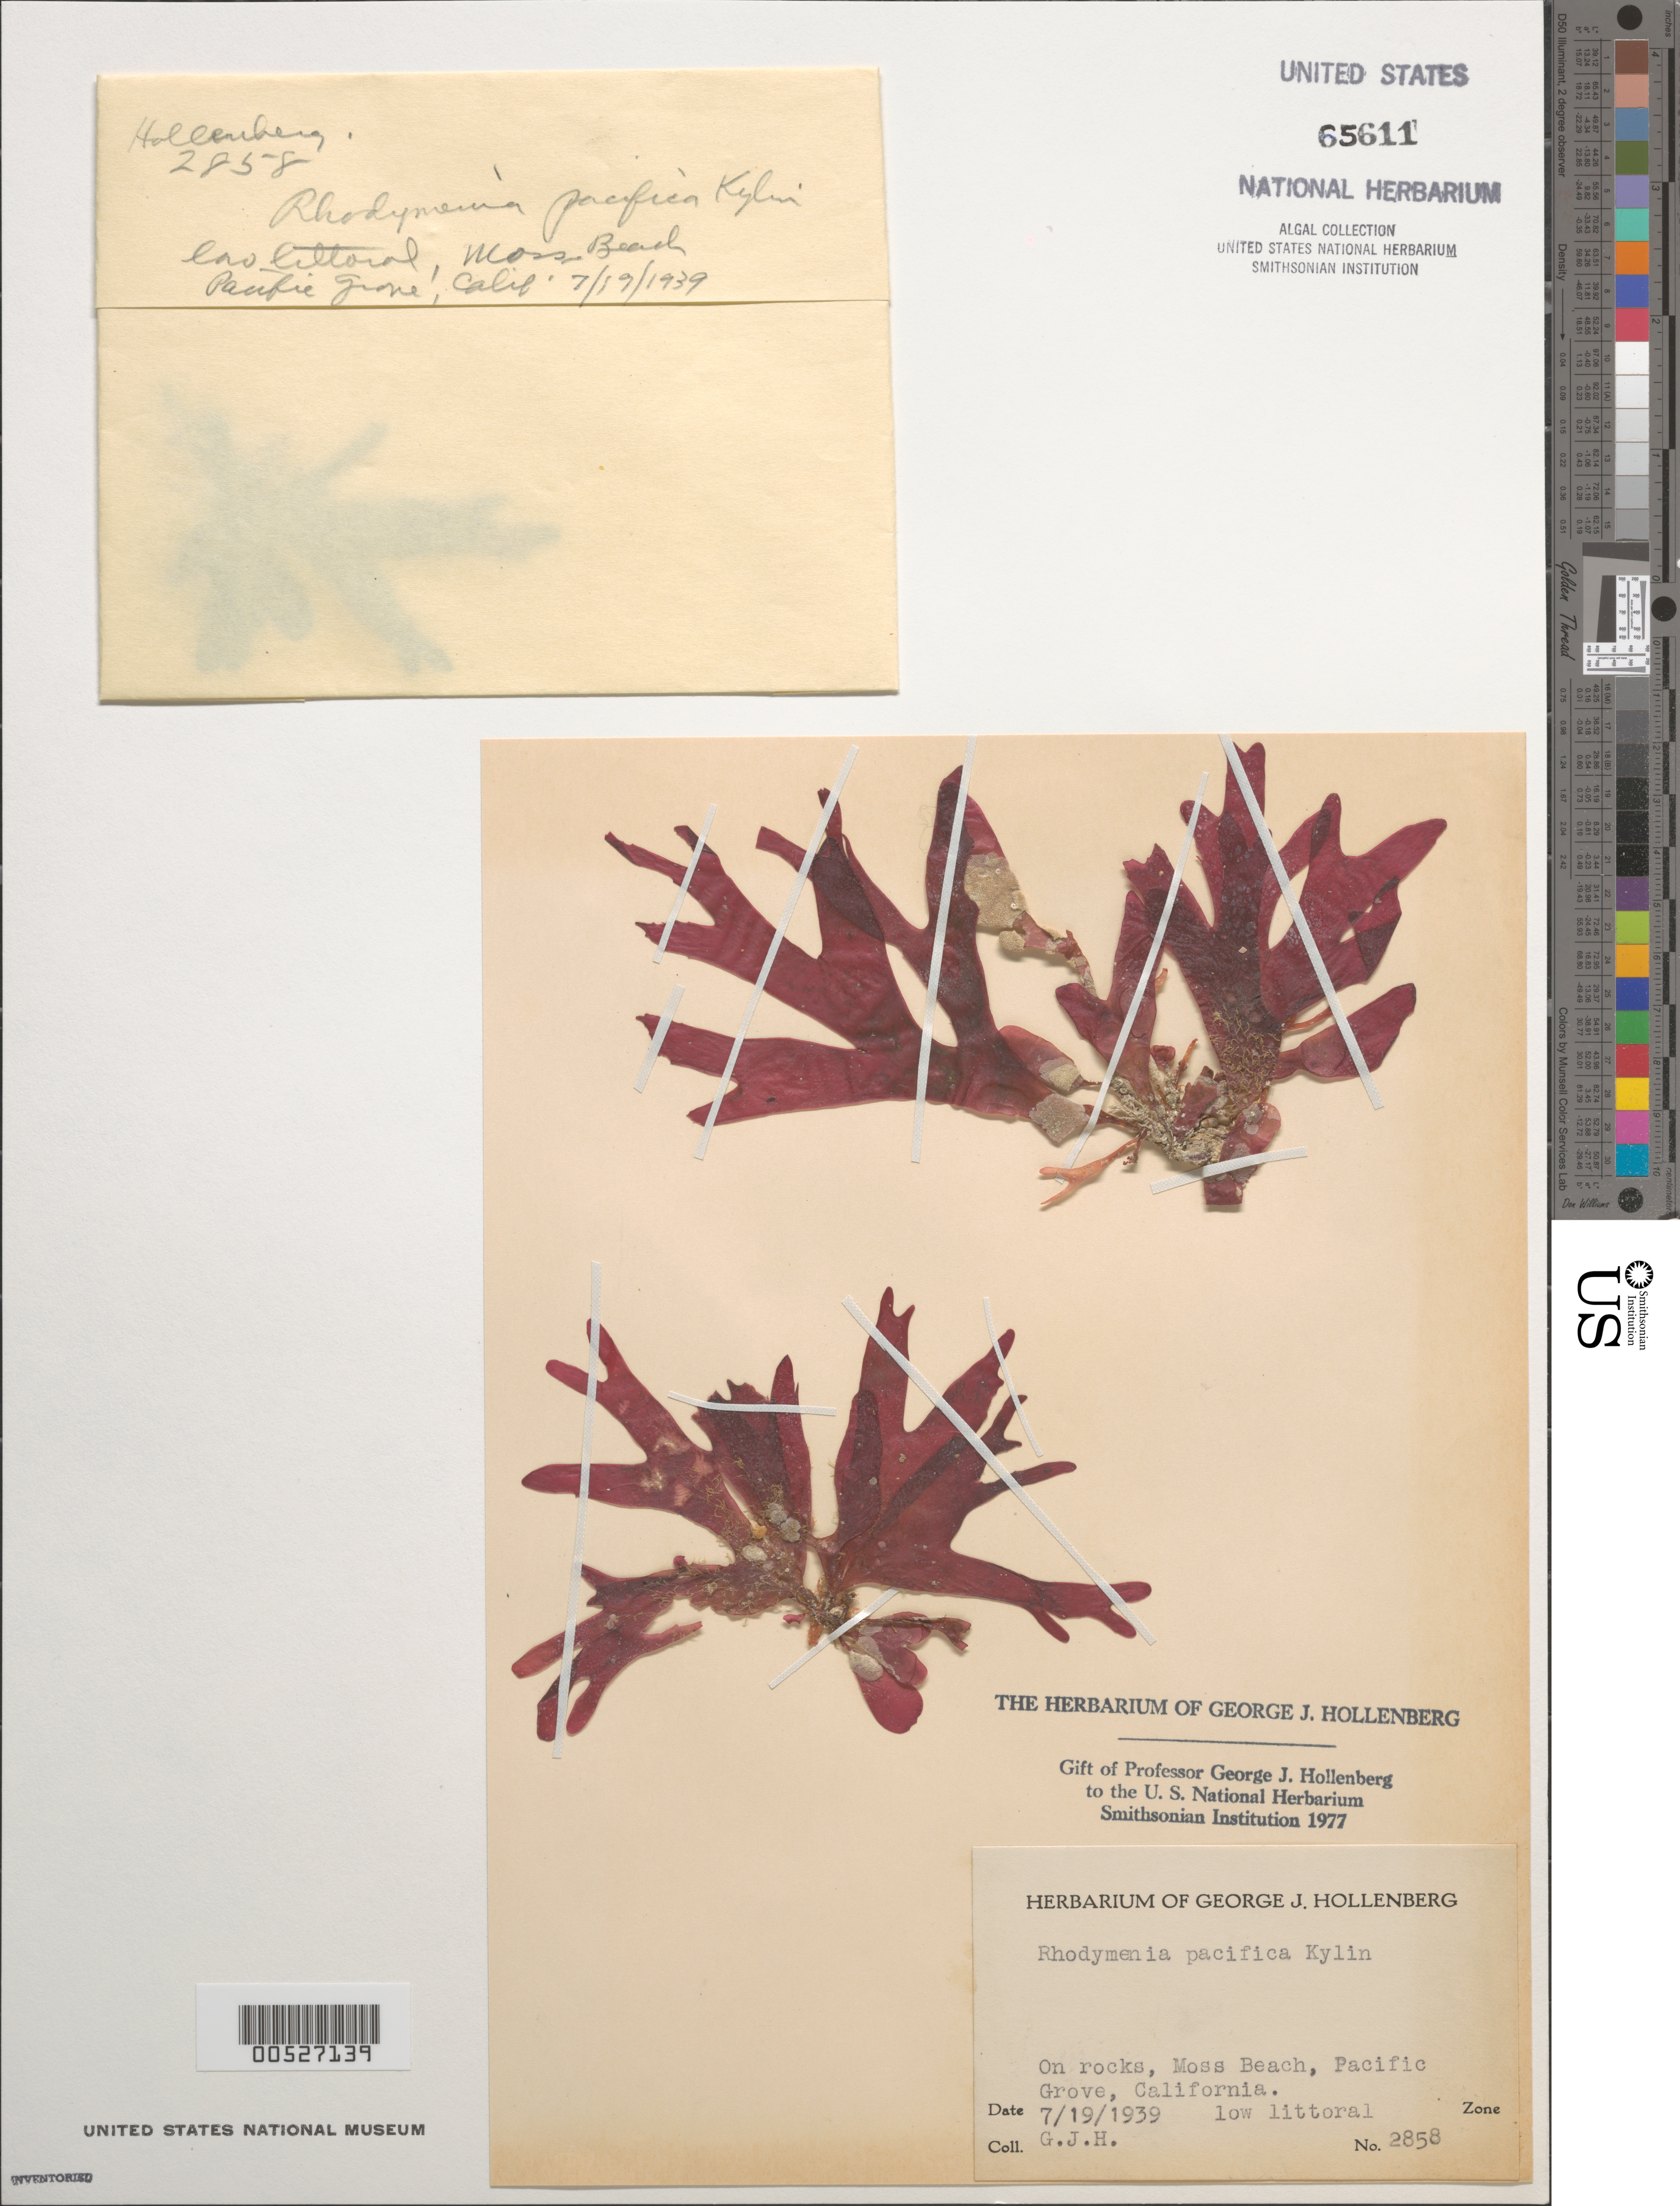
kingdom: Plantae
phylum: Rhodophyta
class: Florideophyceae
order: Rhodymeniales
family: Rhodymeniaceae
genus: Rhodymenia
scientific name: Rhodymenia pacifica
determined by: Hollenberg, George J.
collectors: G. Hollenberg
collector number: GJH 2858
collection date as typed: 19 Jul 1939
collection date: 1939-07-19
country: United States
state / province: California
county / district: Monterey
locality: Moss Beach, Pacific Grove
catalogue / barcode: US 65611